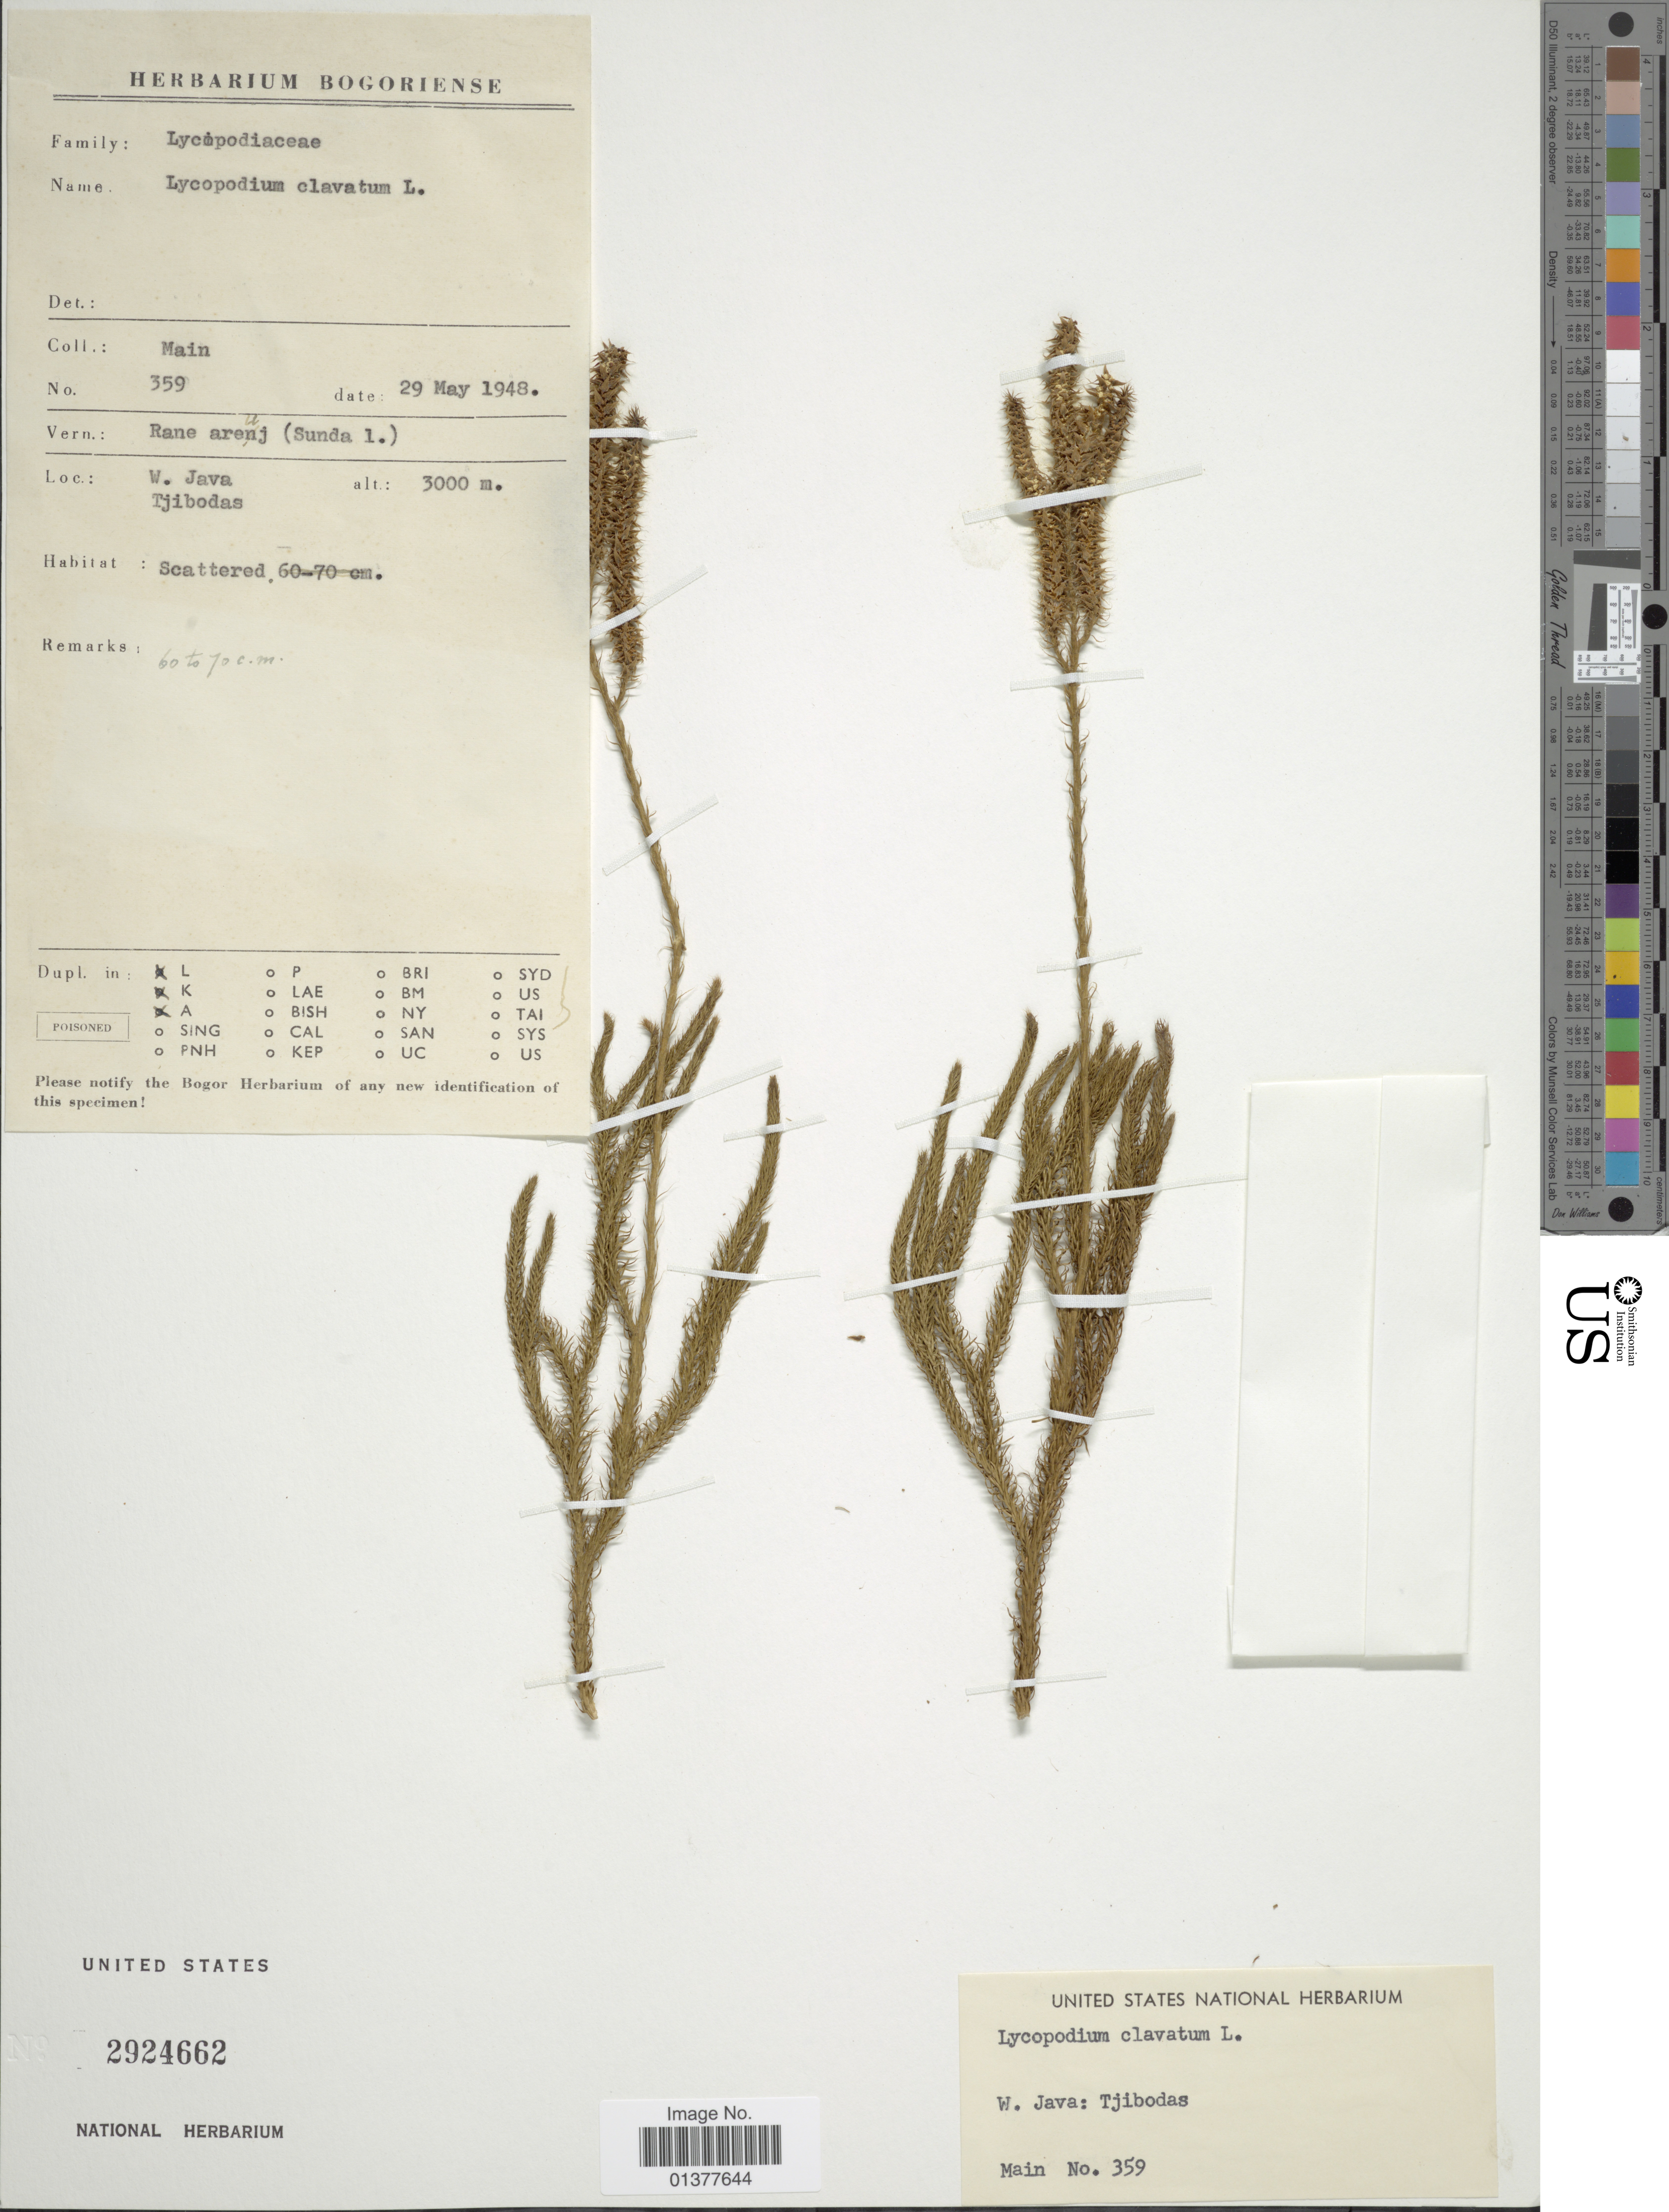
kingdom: Plantae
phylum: Tracheophyta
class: Lycopodiopsida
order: Lycopodiales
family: Lycopodiaceae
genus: Lycopodium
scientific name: Lycopodium clavatum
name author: L.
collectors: -. Main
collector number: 359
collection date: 1948-05-29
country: Indonesia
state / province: Java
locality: W. Java: Tjibodas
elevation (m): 3000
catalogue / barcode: US 2924662